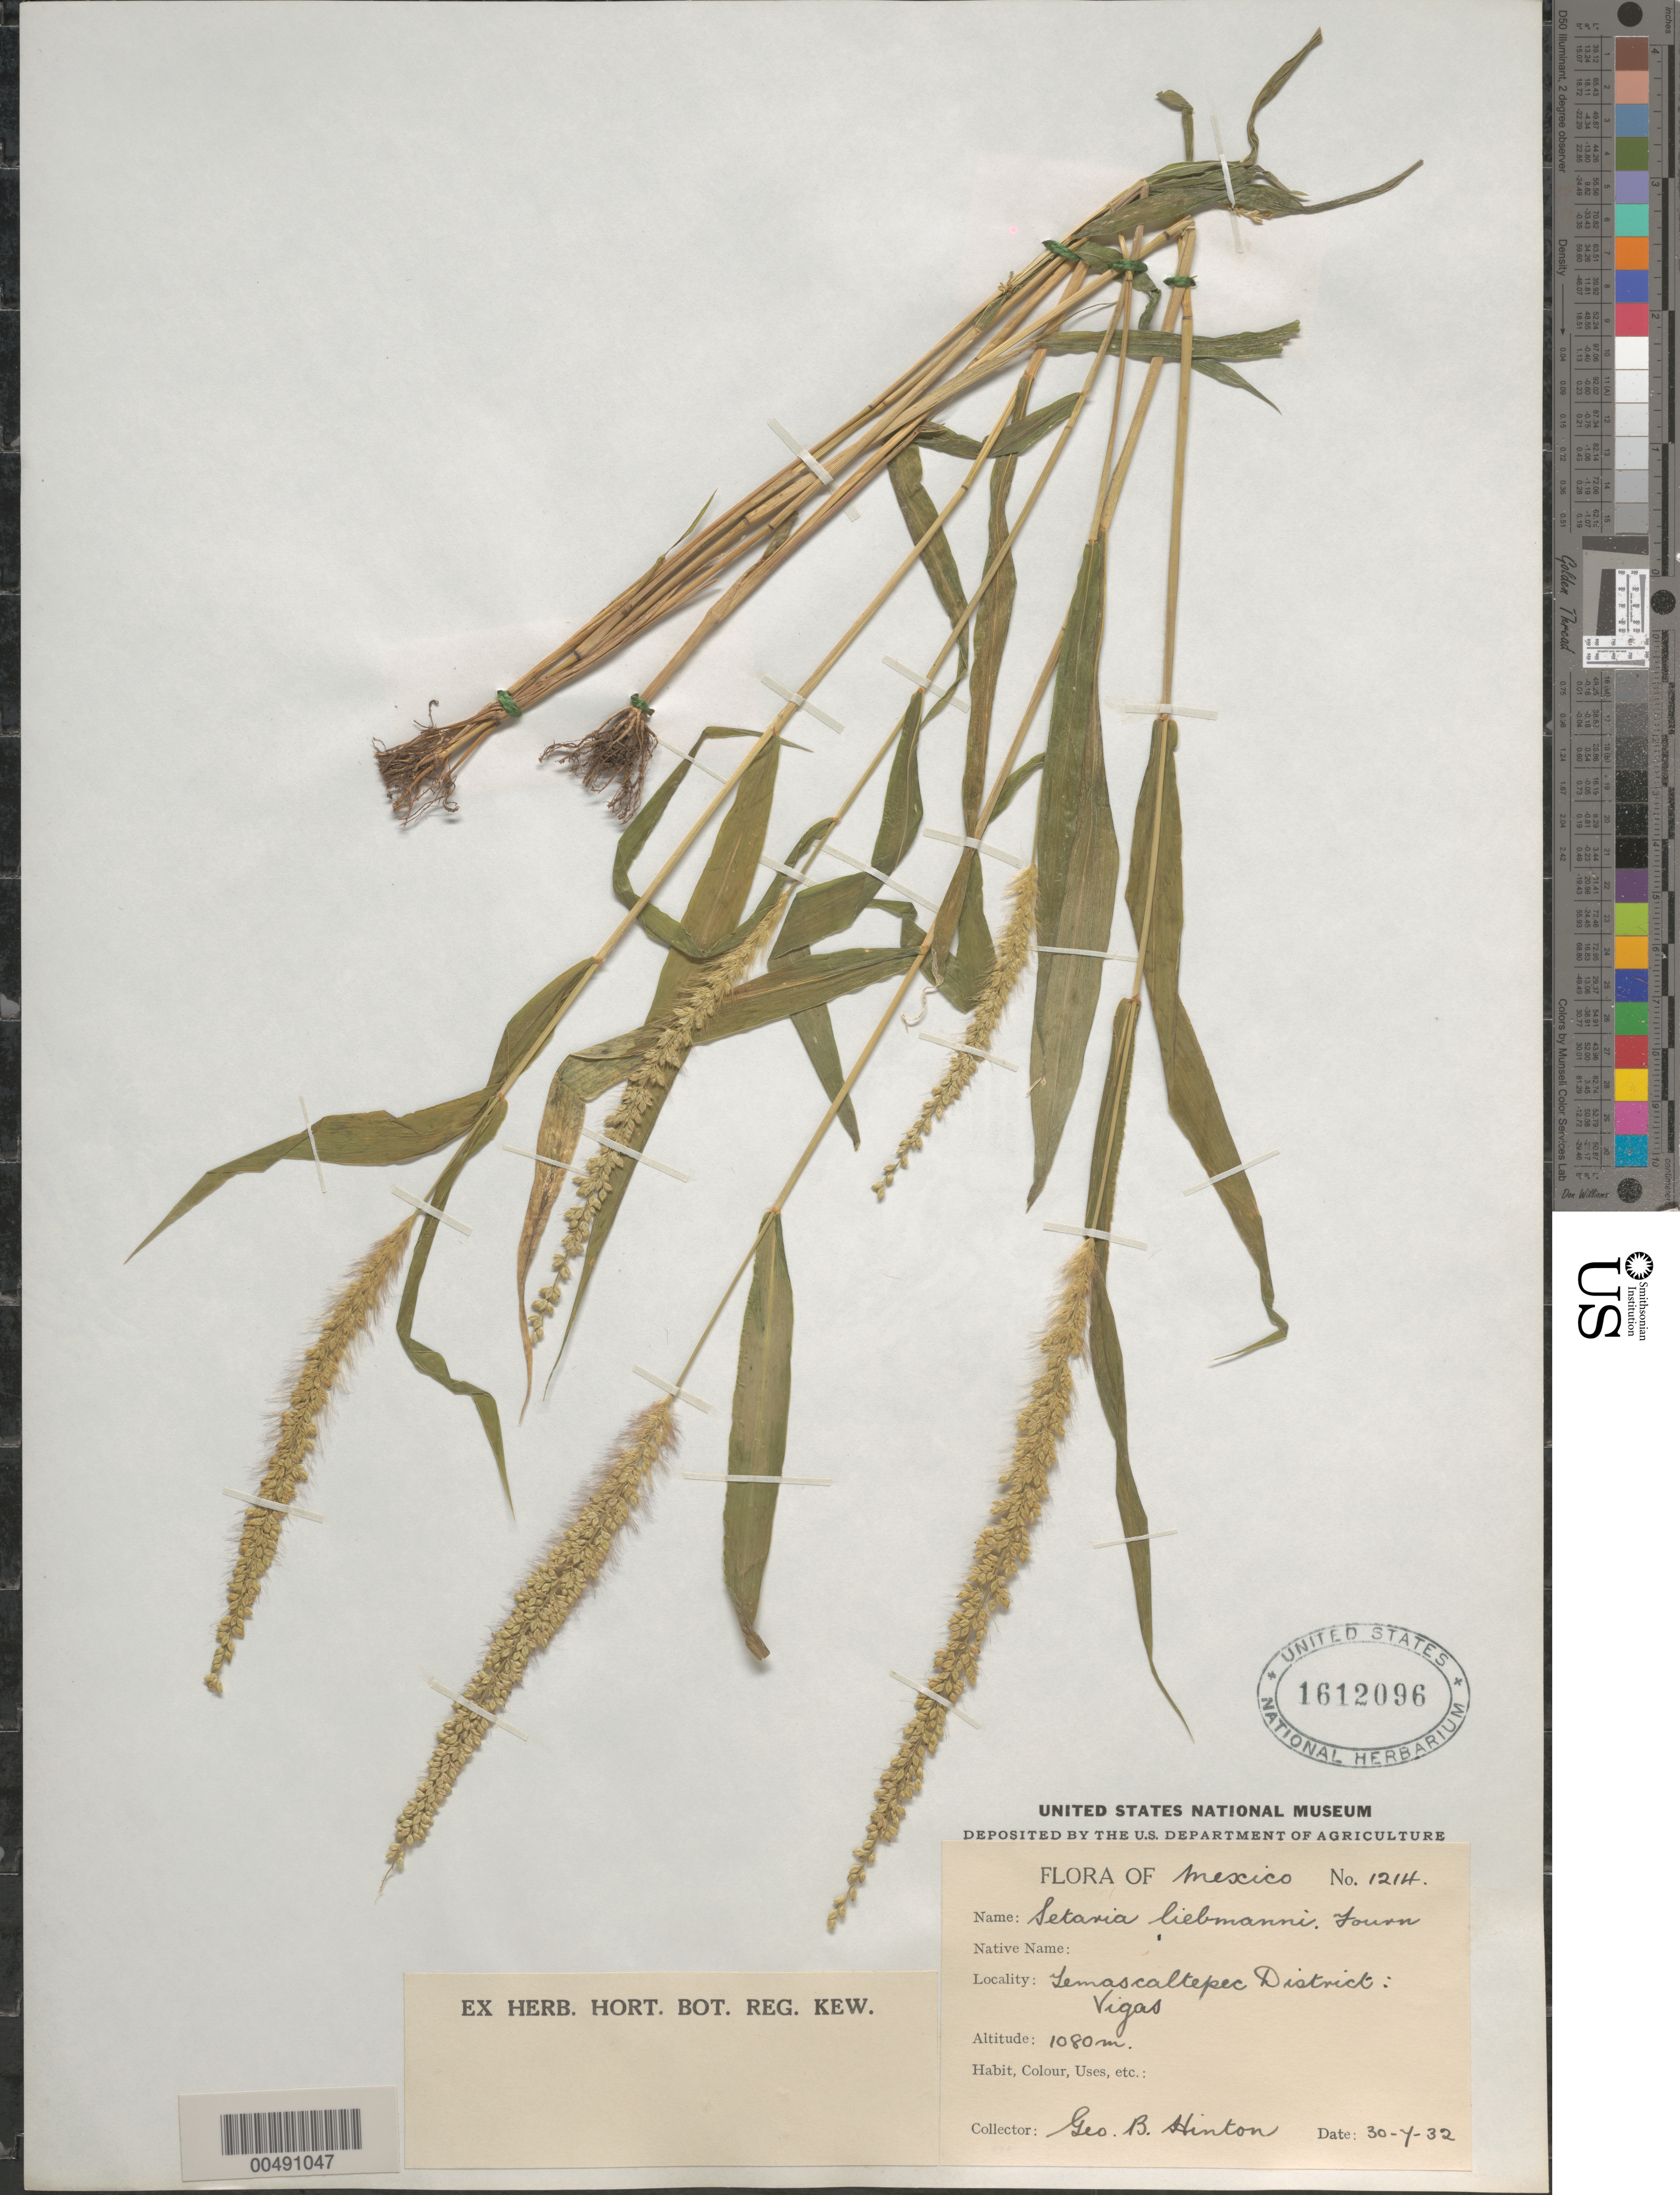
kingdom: Plantae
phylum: Tracheophyta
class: Liliopsida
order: Poales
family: Poaceae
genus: Setaria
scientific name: Setaria liebmannii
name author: E. Fourn.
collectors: G. B. Hinton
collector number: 1214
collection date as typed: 30 Jul 1932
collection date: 1932-07-30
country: Mexico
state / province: México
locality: Temascaltepec Dist, Vigas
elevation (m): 1080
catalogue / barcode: US 1612096